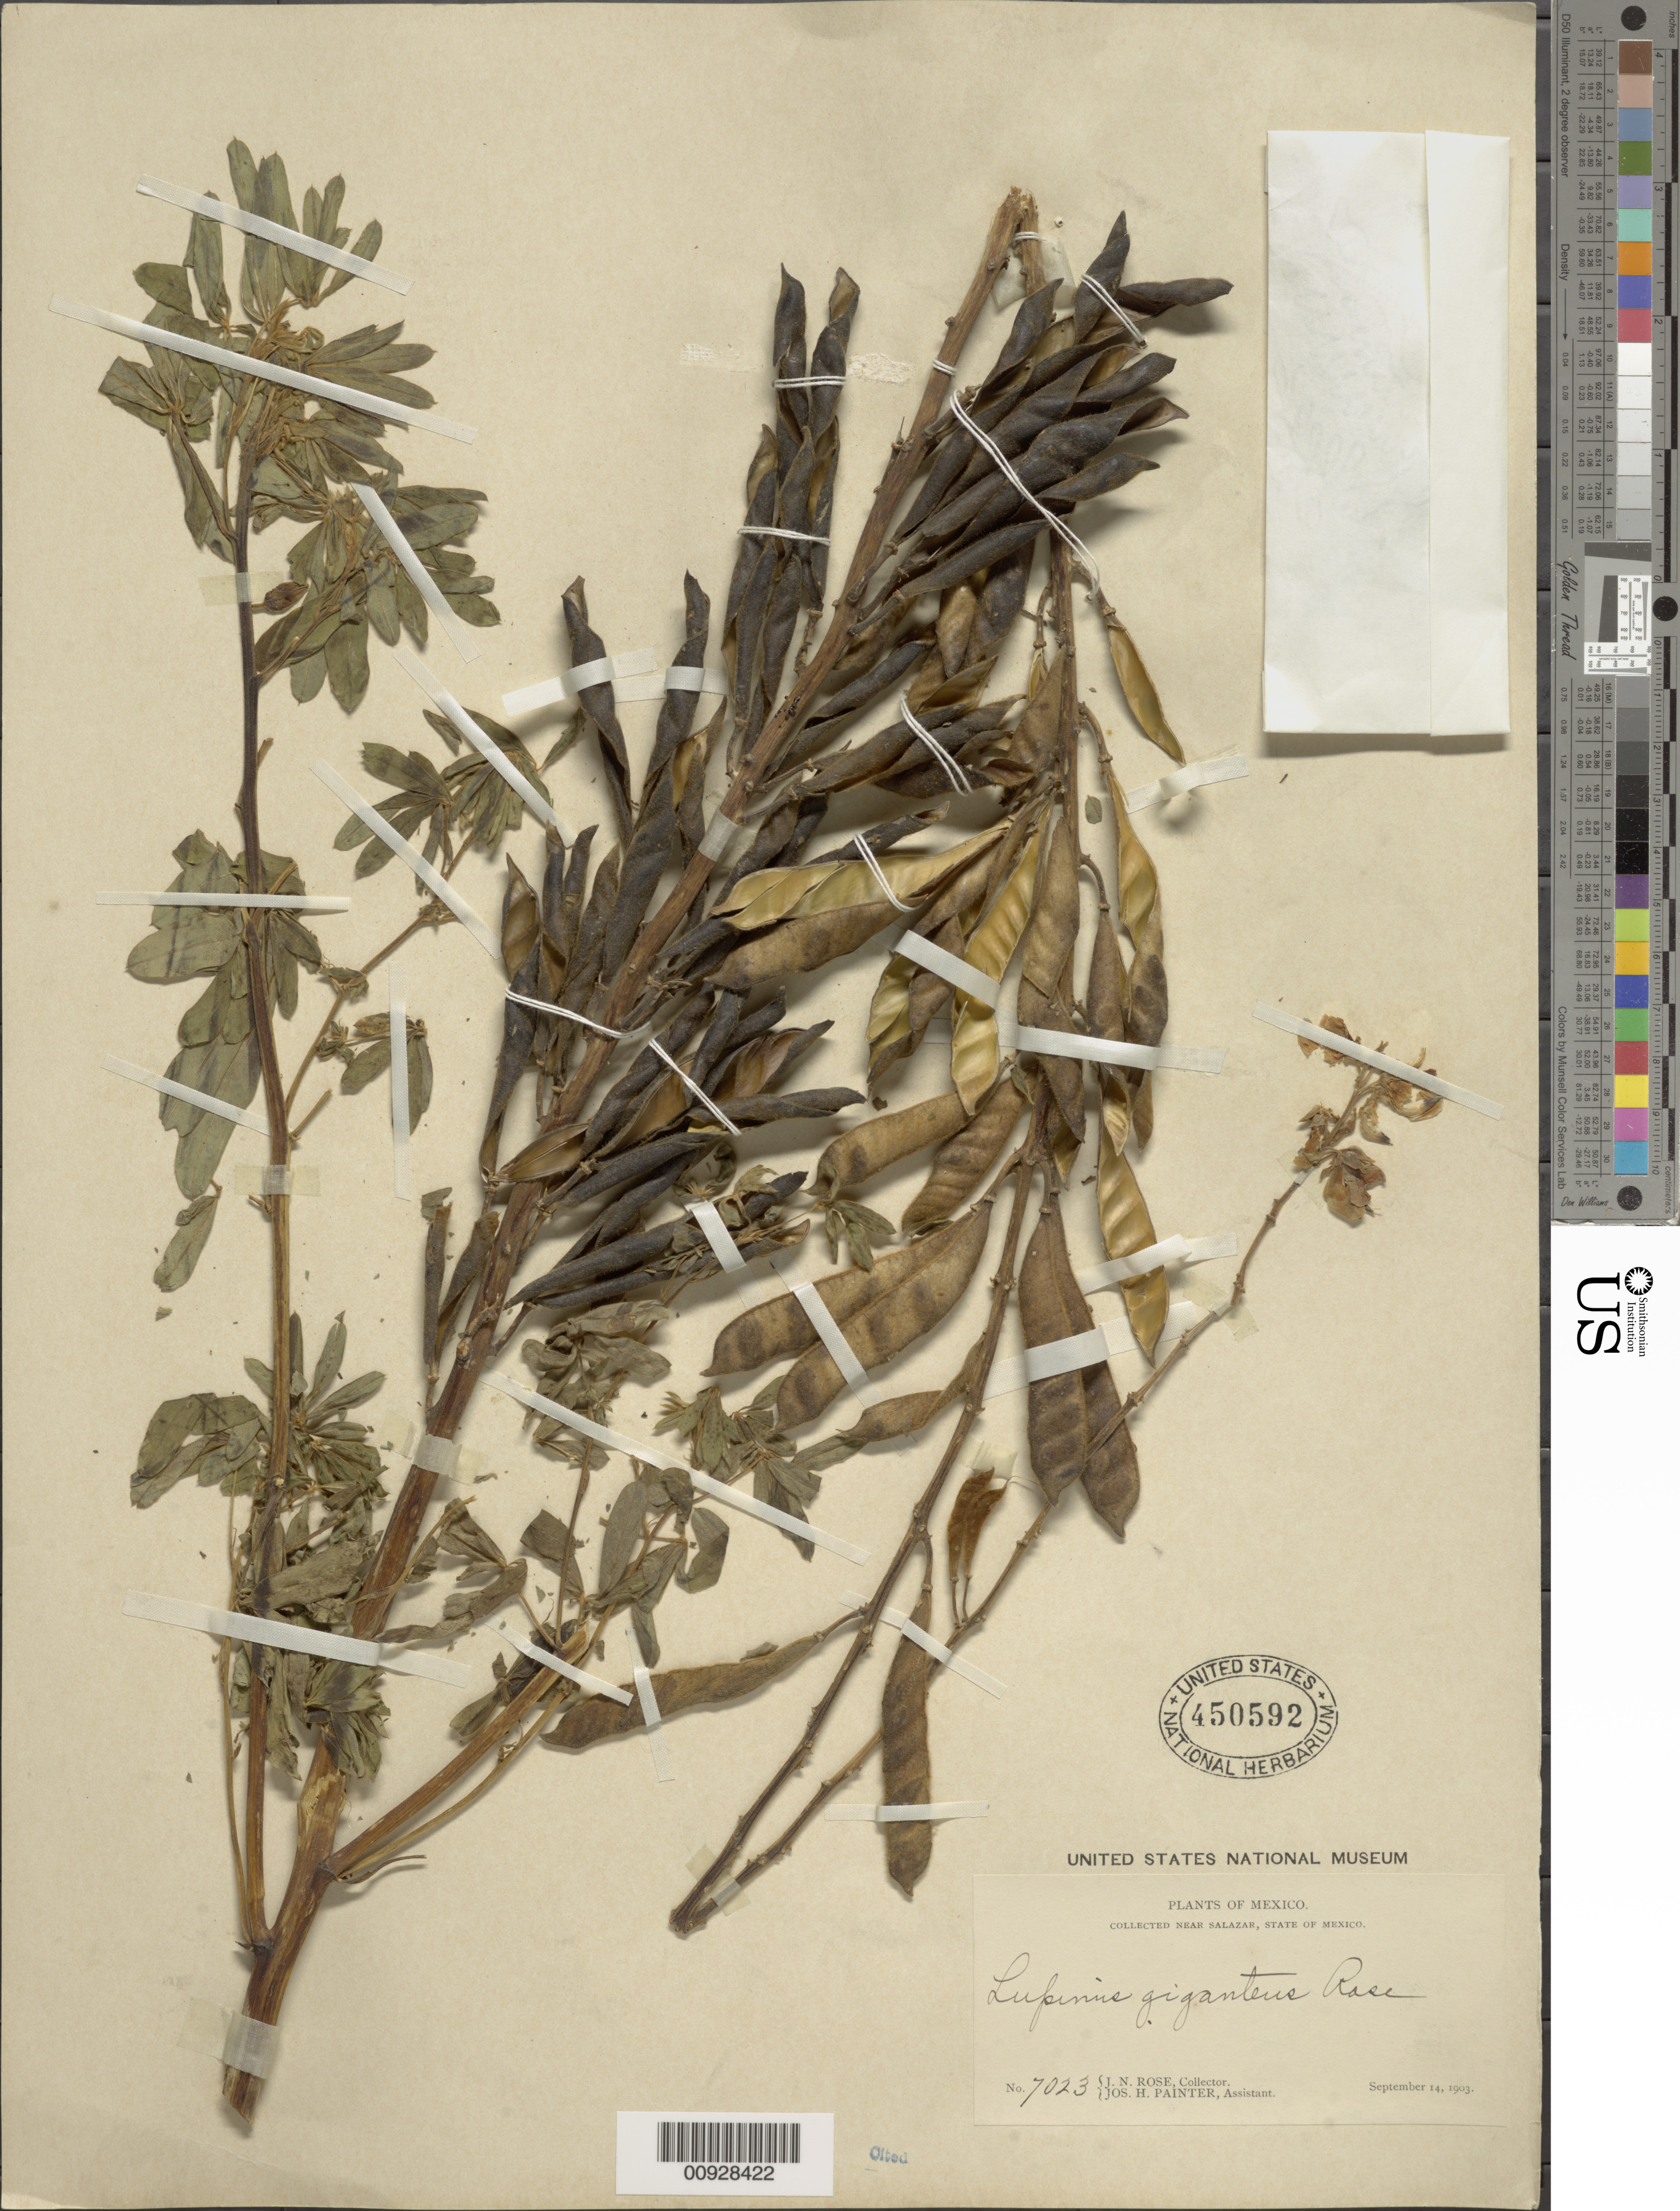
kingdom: Plantae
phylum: Tracheophyta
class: Magnoliopsida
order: Fabales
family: Fabaceae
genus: Lupinus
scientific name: Lupinus giganteus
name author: Rose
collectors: J. N. Rose & J. H. Painter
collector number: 7023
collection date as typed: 14 Sep 1903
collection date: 1903-09-14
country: Mexico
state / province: México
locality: Near Salazar, State of Mexico.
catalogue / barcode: US 450592